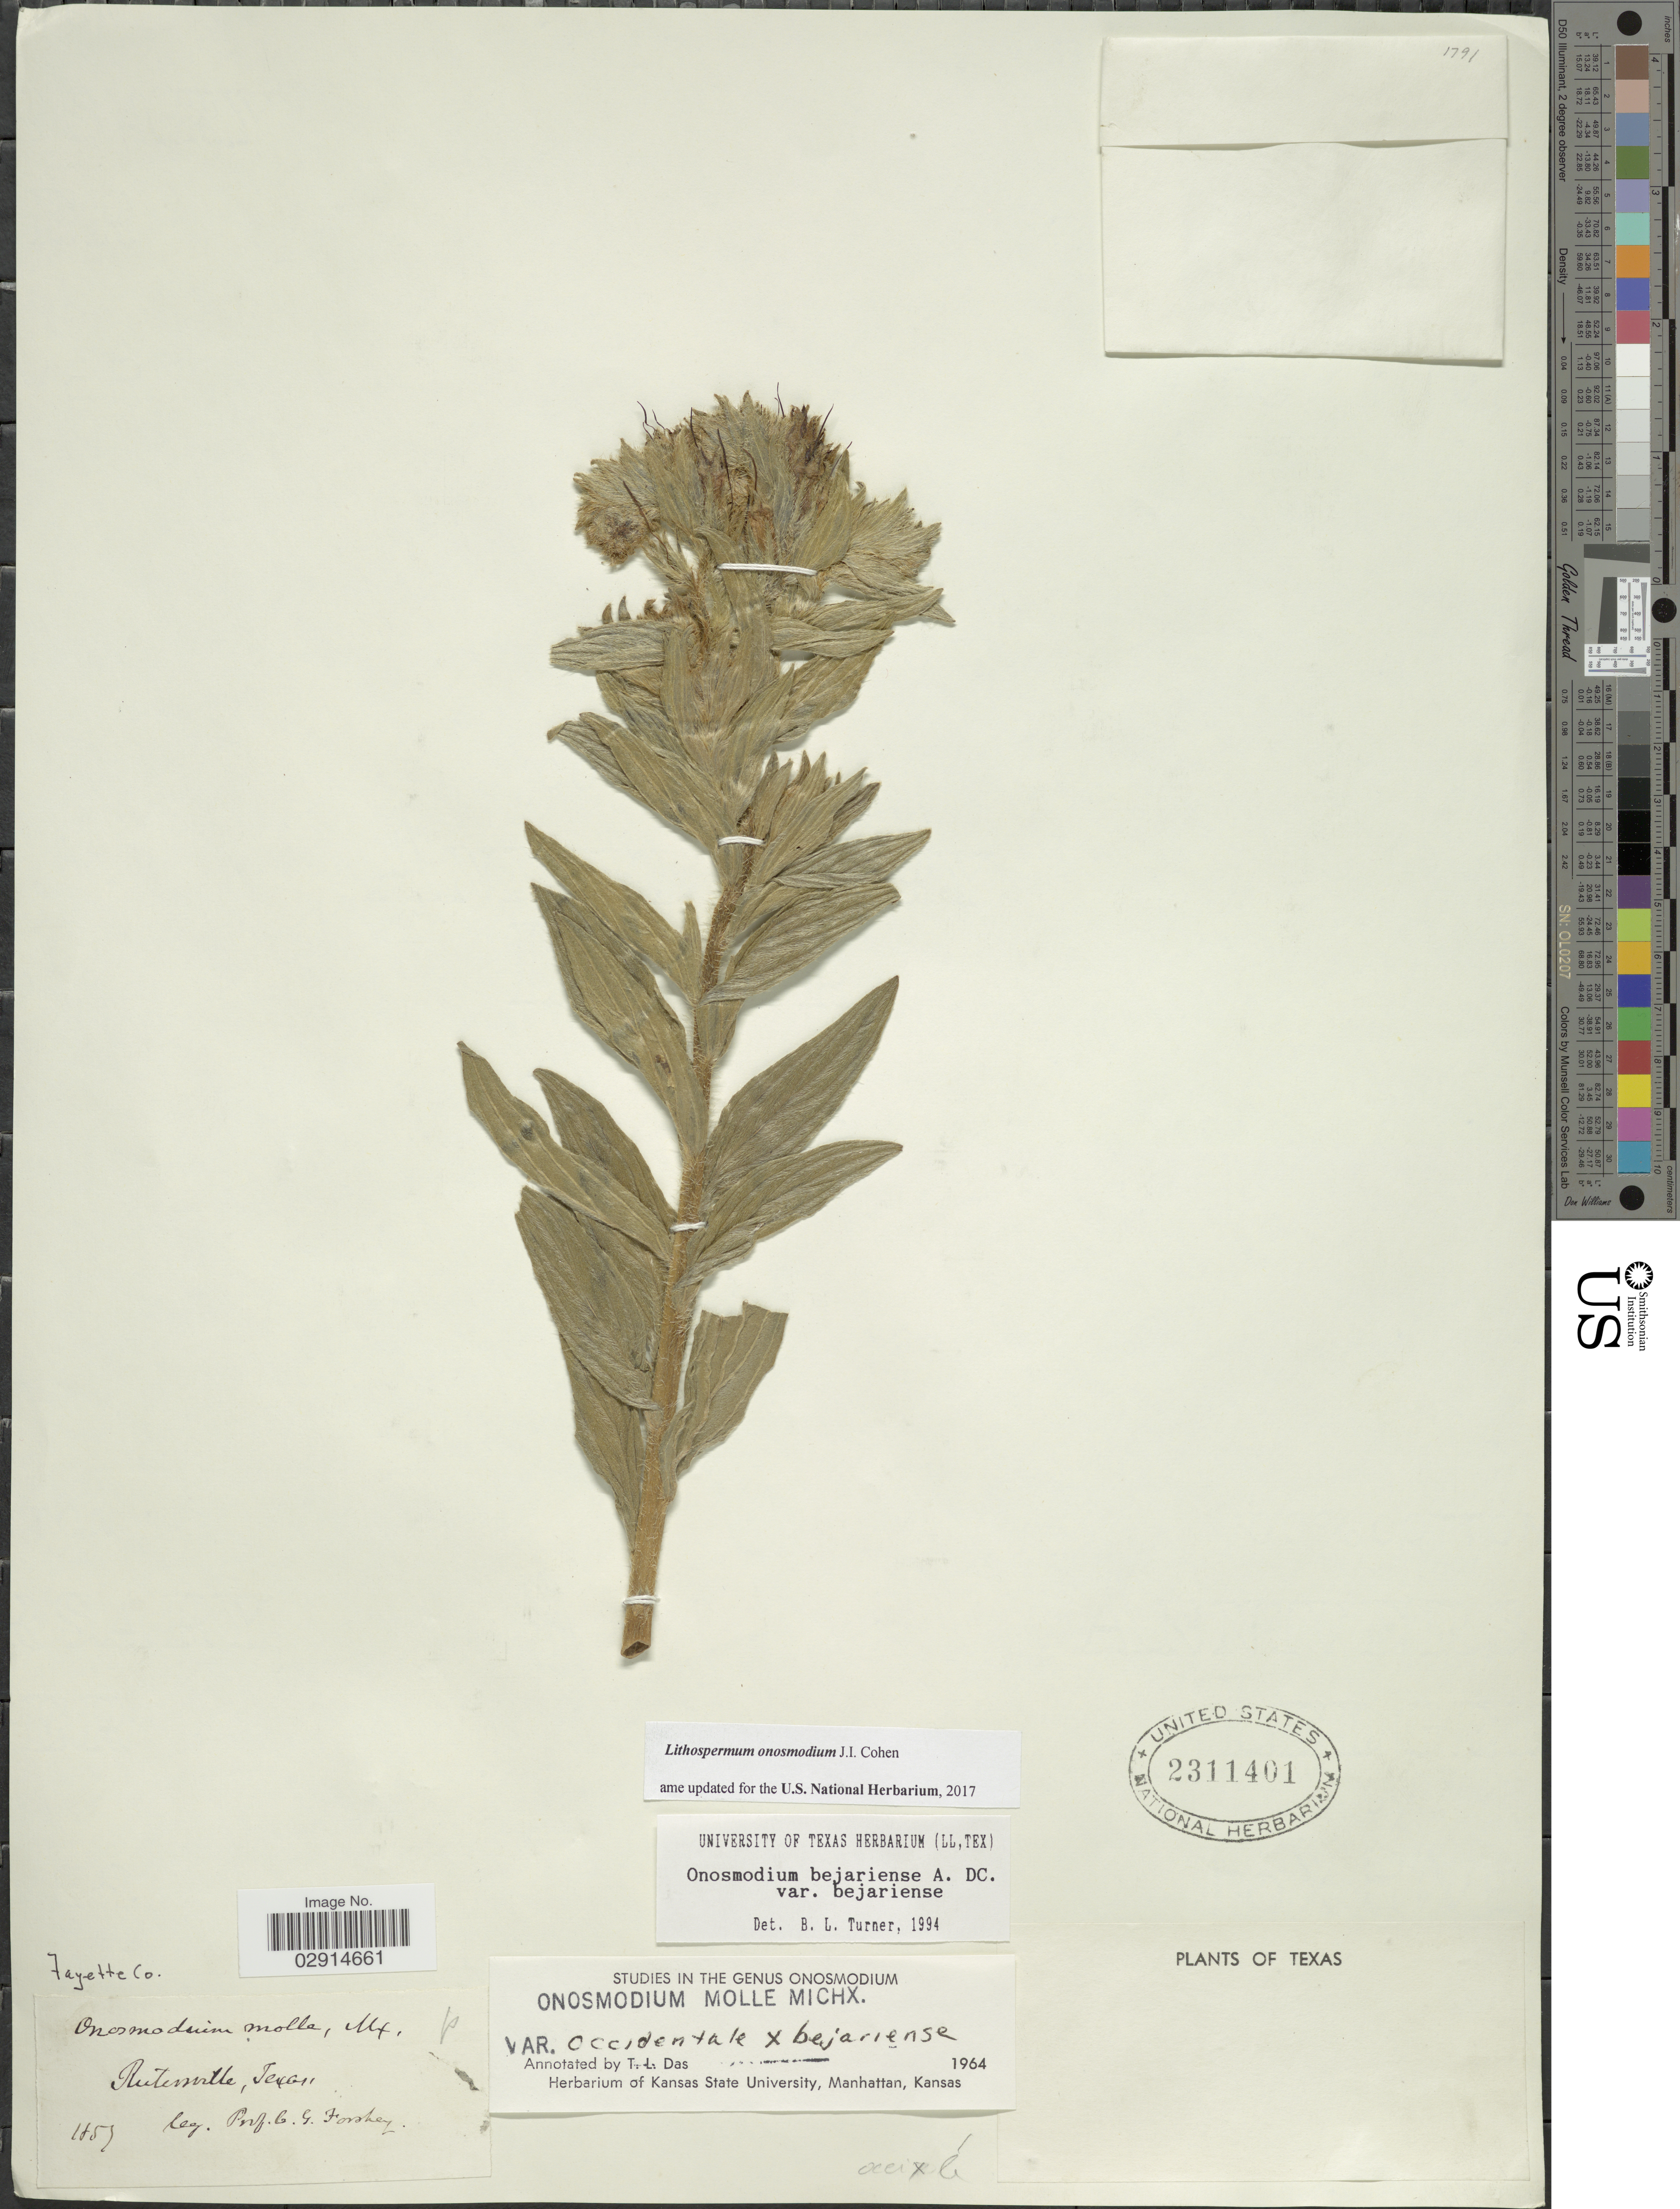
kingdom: Plantae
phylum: Tracheophyta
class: Magnoliopsida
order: Boraginales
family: Boraginaceae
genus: Lithospermum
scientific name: Lithospermum onosmodium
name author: Cohen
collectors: C. Forshey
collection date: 1853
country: United States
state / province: Texas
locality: Fayette Co., Rutersville.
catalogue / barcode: US 2311401